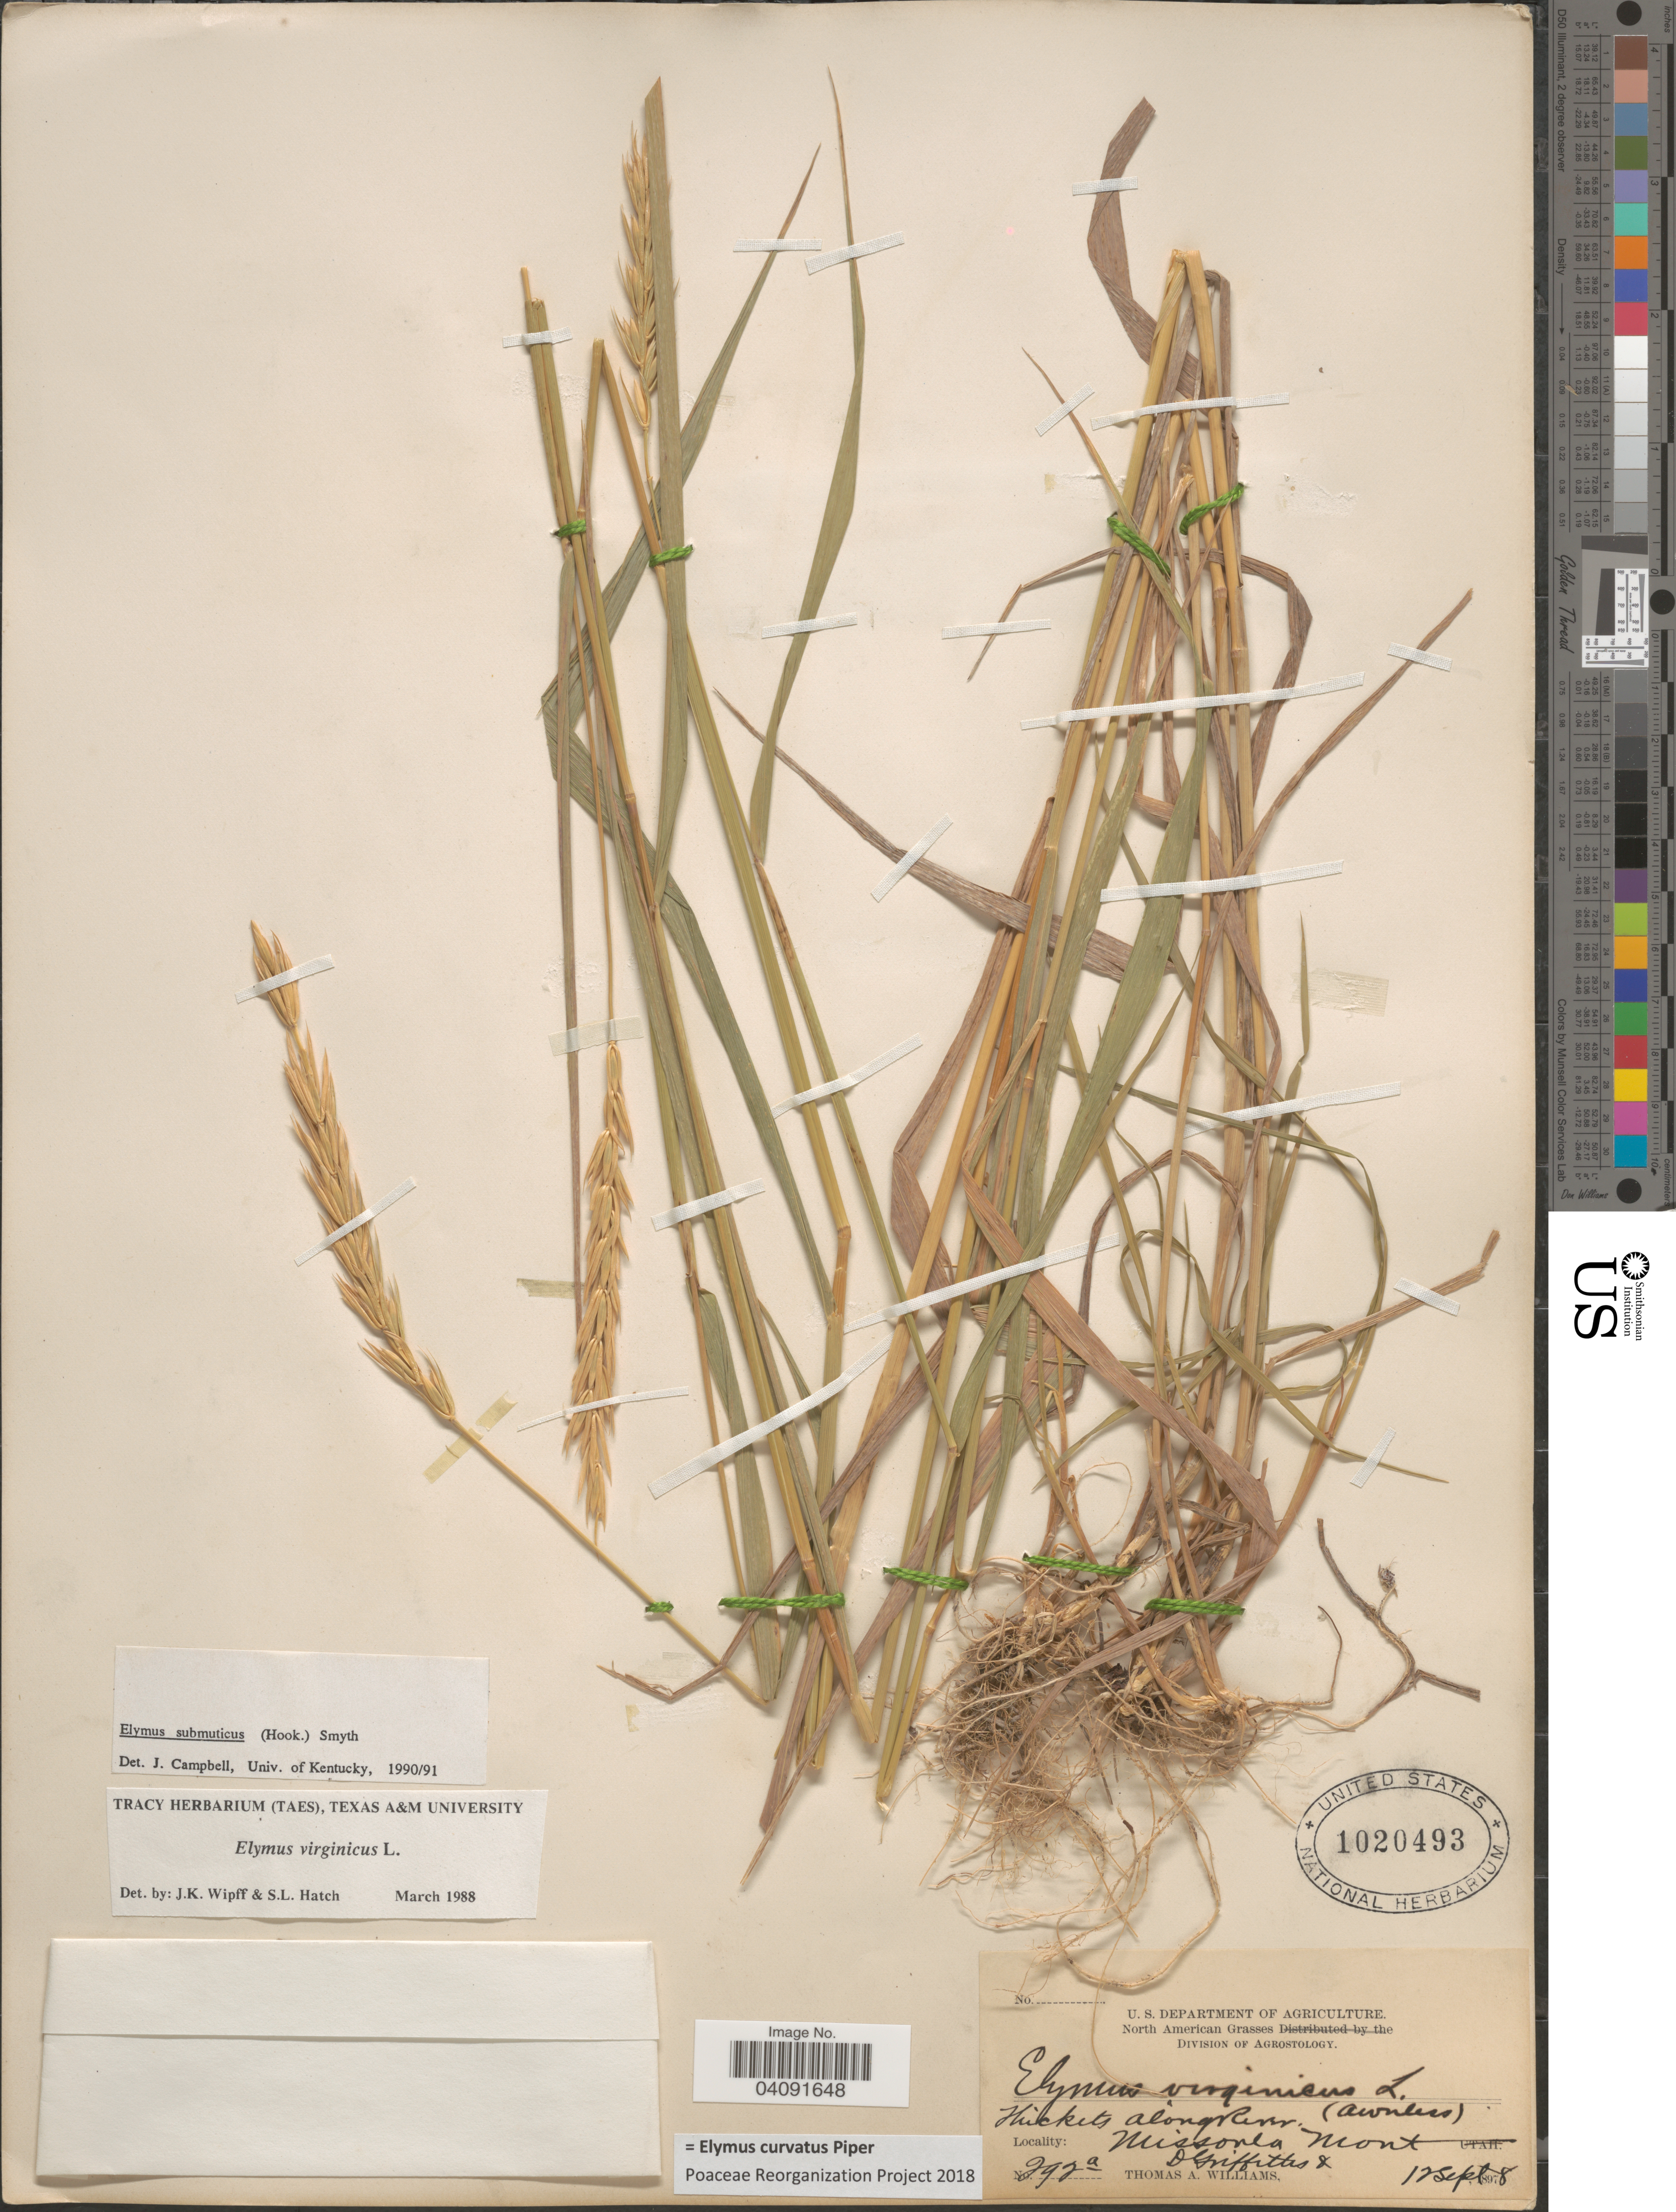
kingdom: Plantae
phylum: Tracheophyta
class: Liliopsida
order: Poales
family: Poaceae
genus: Elymus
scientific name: Elymus curvatus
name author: Piper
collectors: D. Griffiths & T. A. Williams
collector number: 292a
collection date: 1898-09-12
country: United States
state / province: Montana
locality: Missoula.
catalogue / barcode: US 1020493